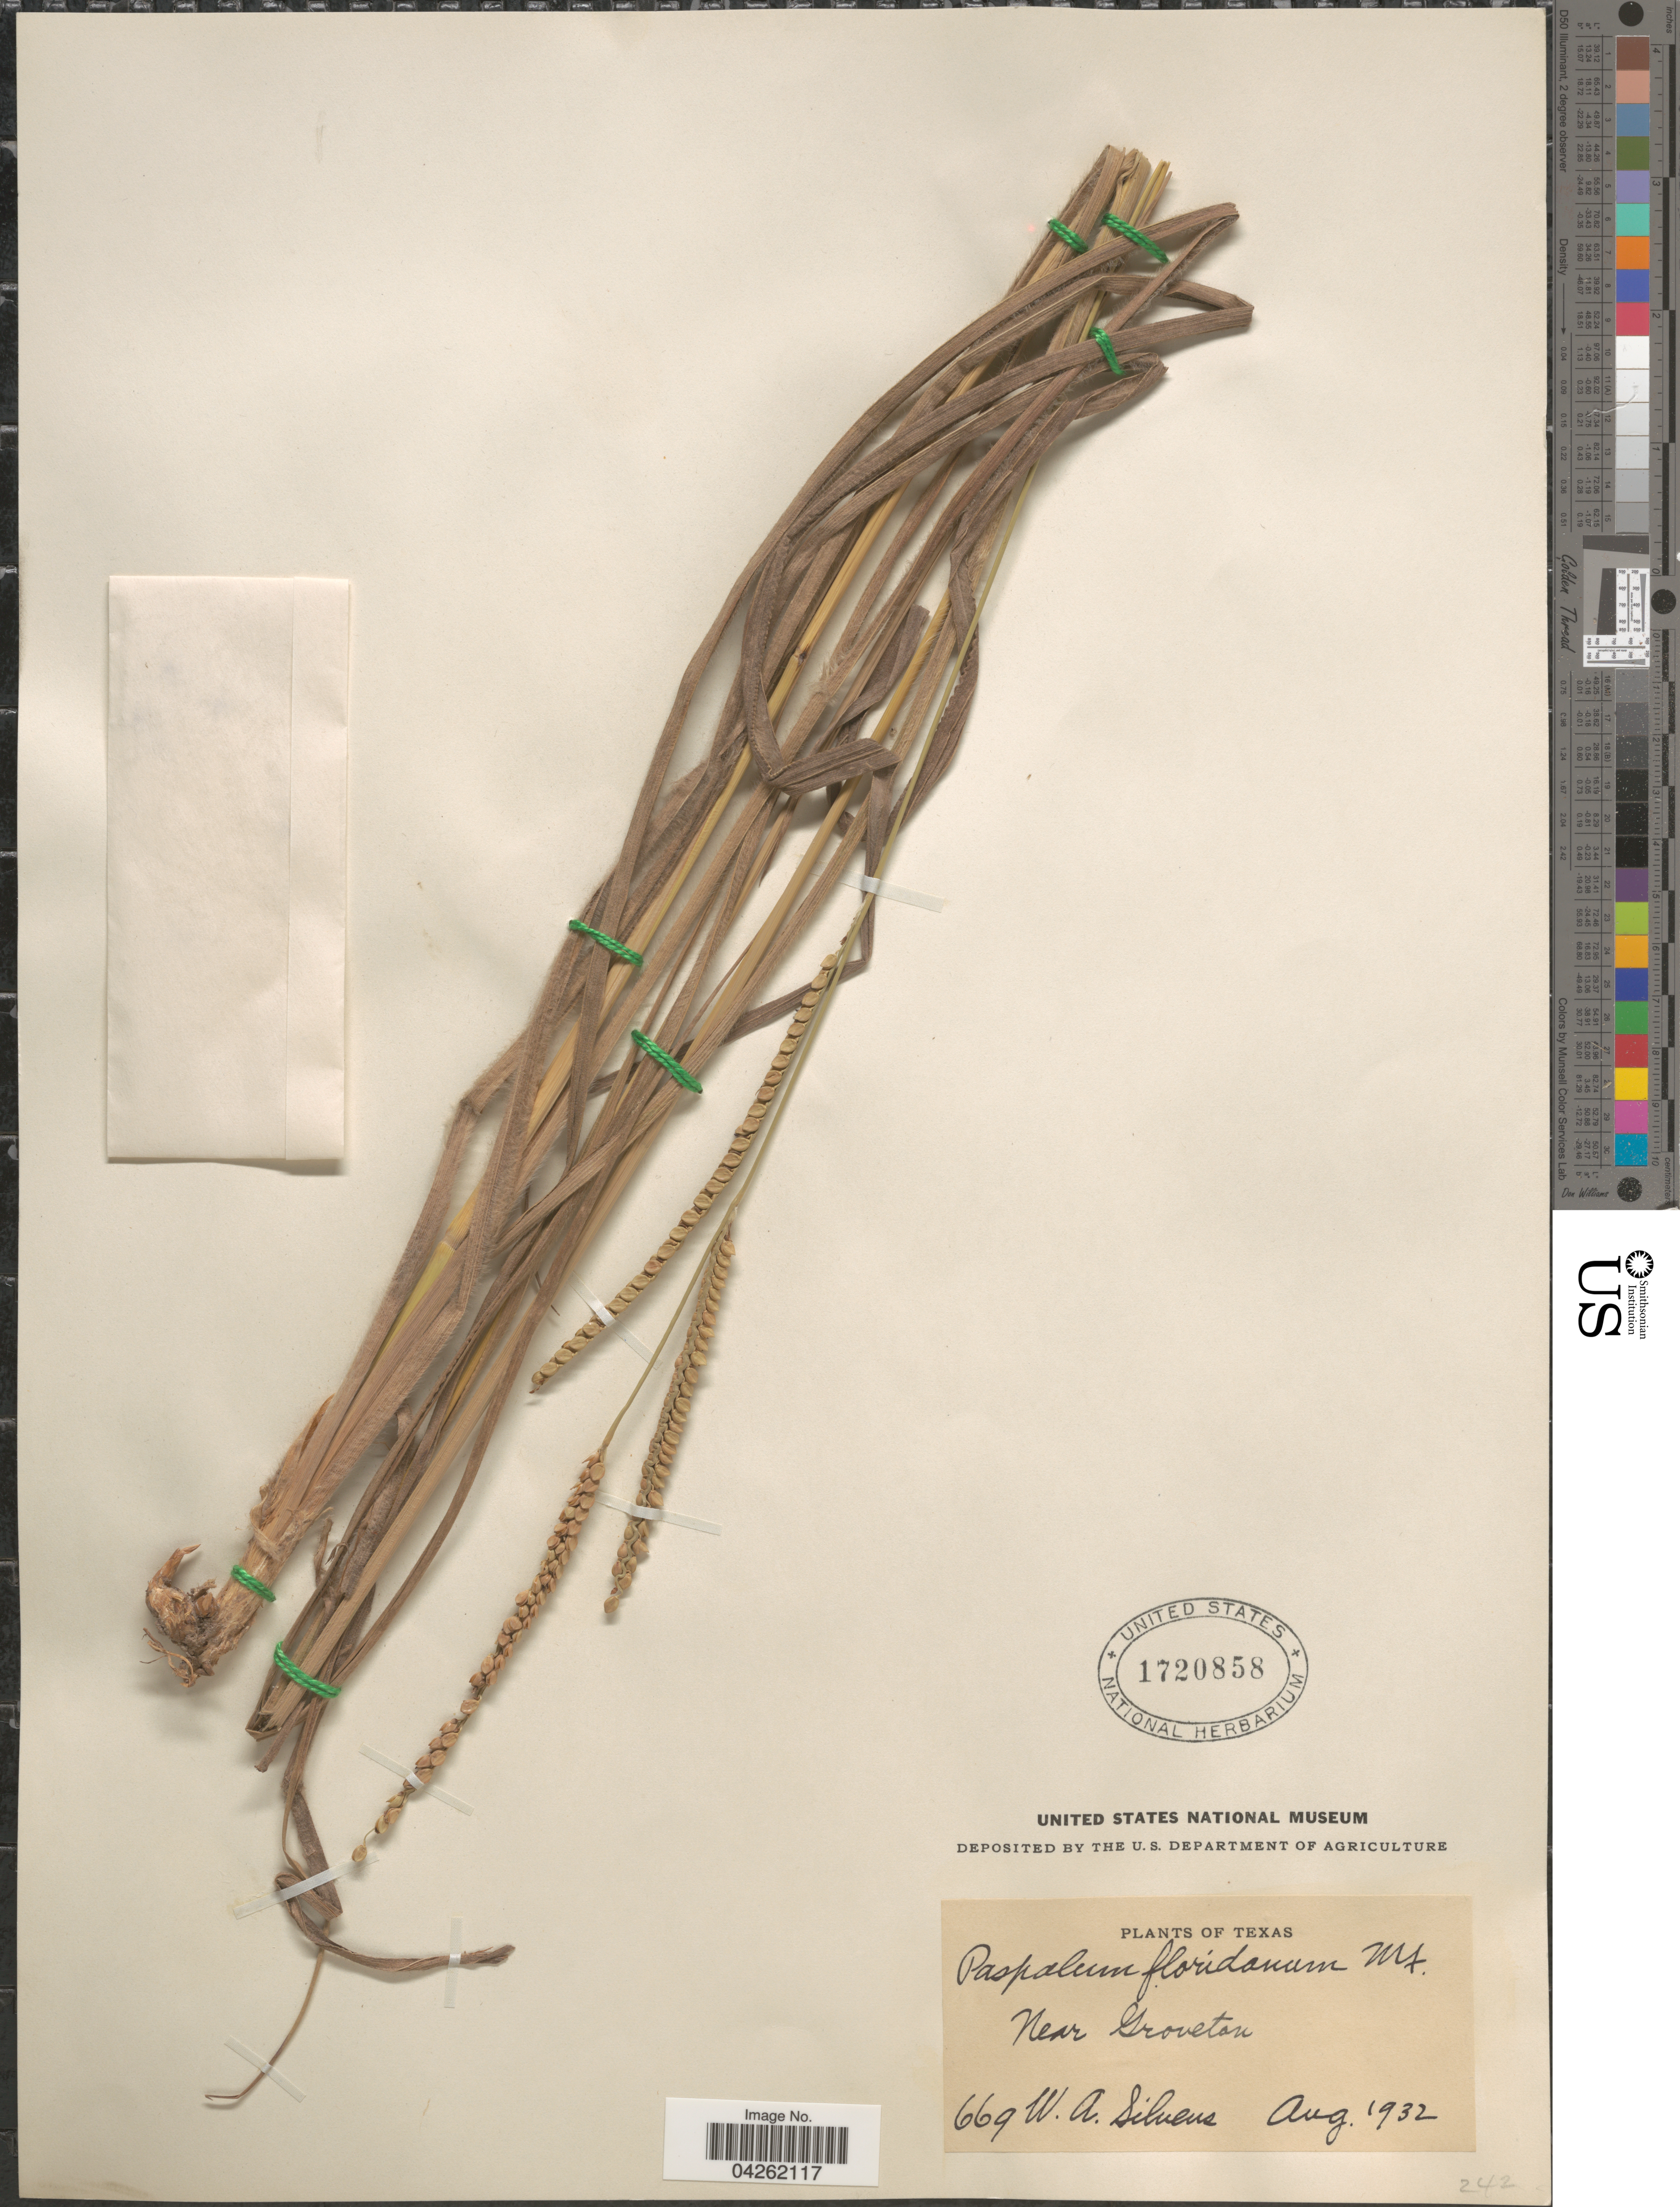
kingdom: Plantae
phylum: Tracheophyta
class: Liliopsida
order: Poales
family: Poaceae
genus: Paspalum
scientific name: Paspalum floridanum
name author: Michx.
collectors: W. Silveus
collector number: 669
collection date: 1932-08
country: United States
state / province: Texas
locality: Near Groveton.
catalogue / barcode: US 1720858